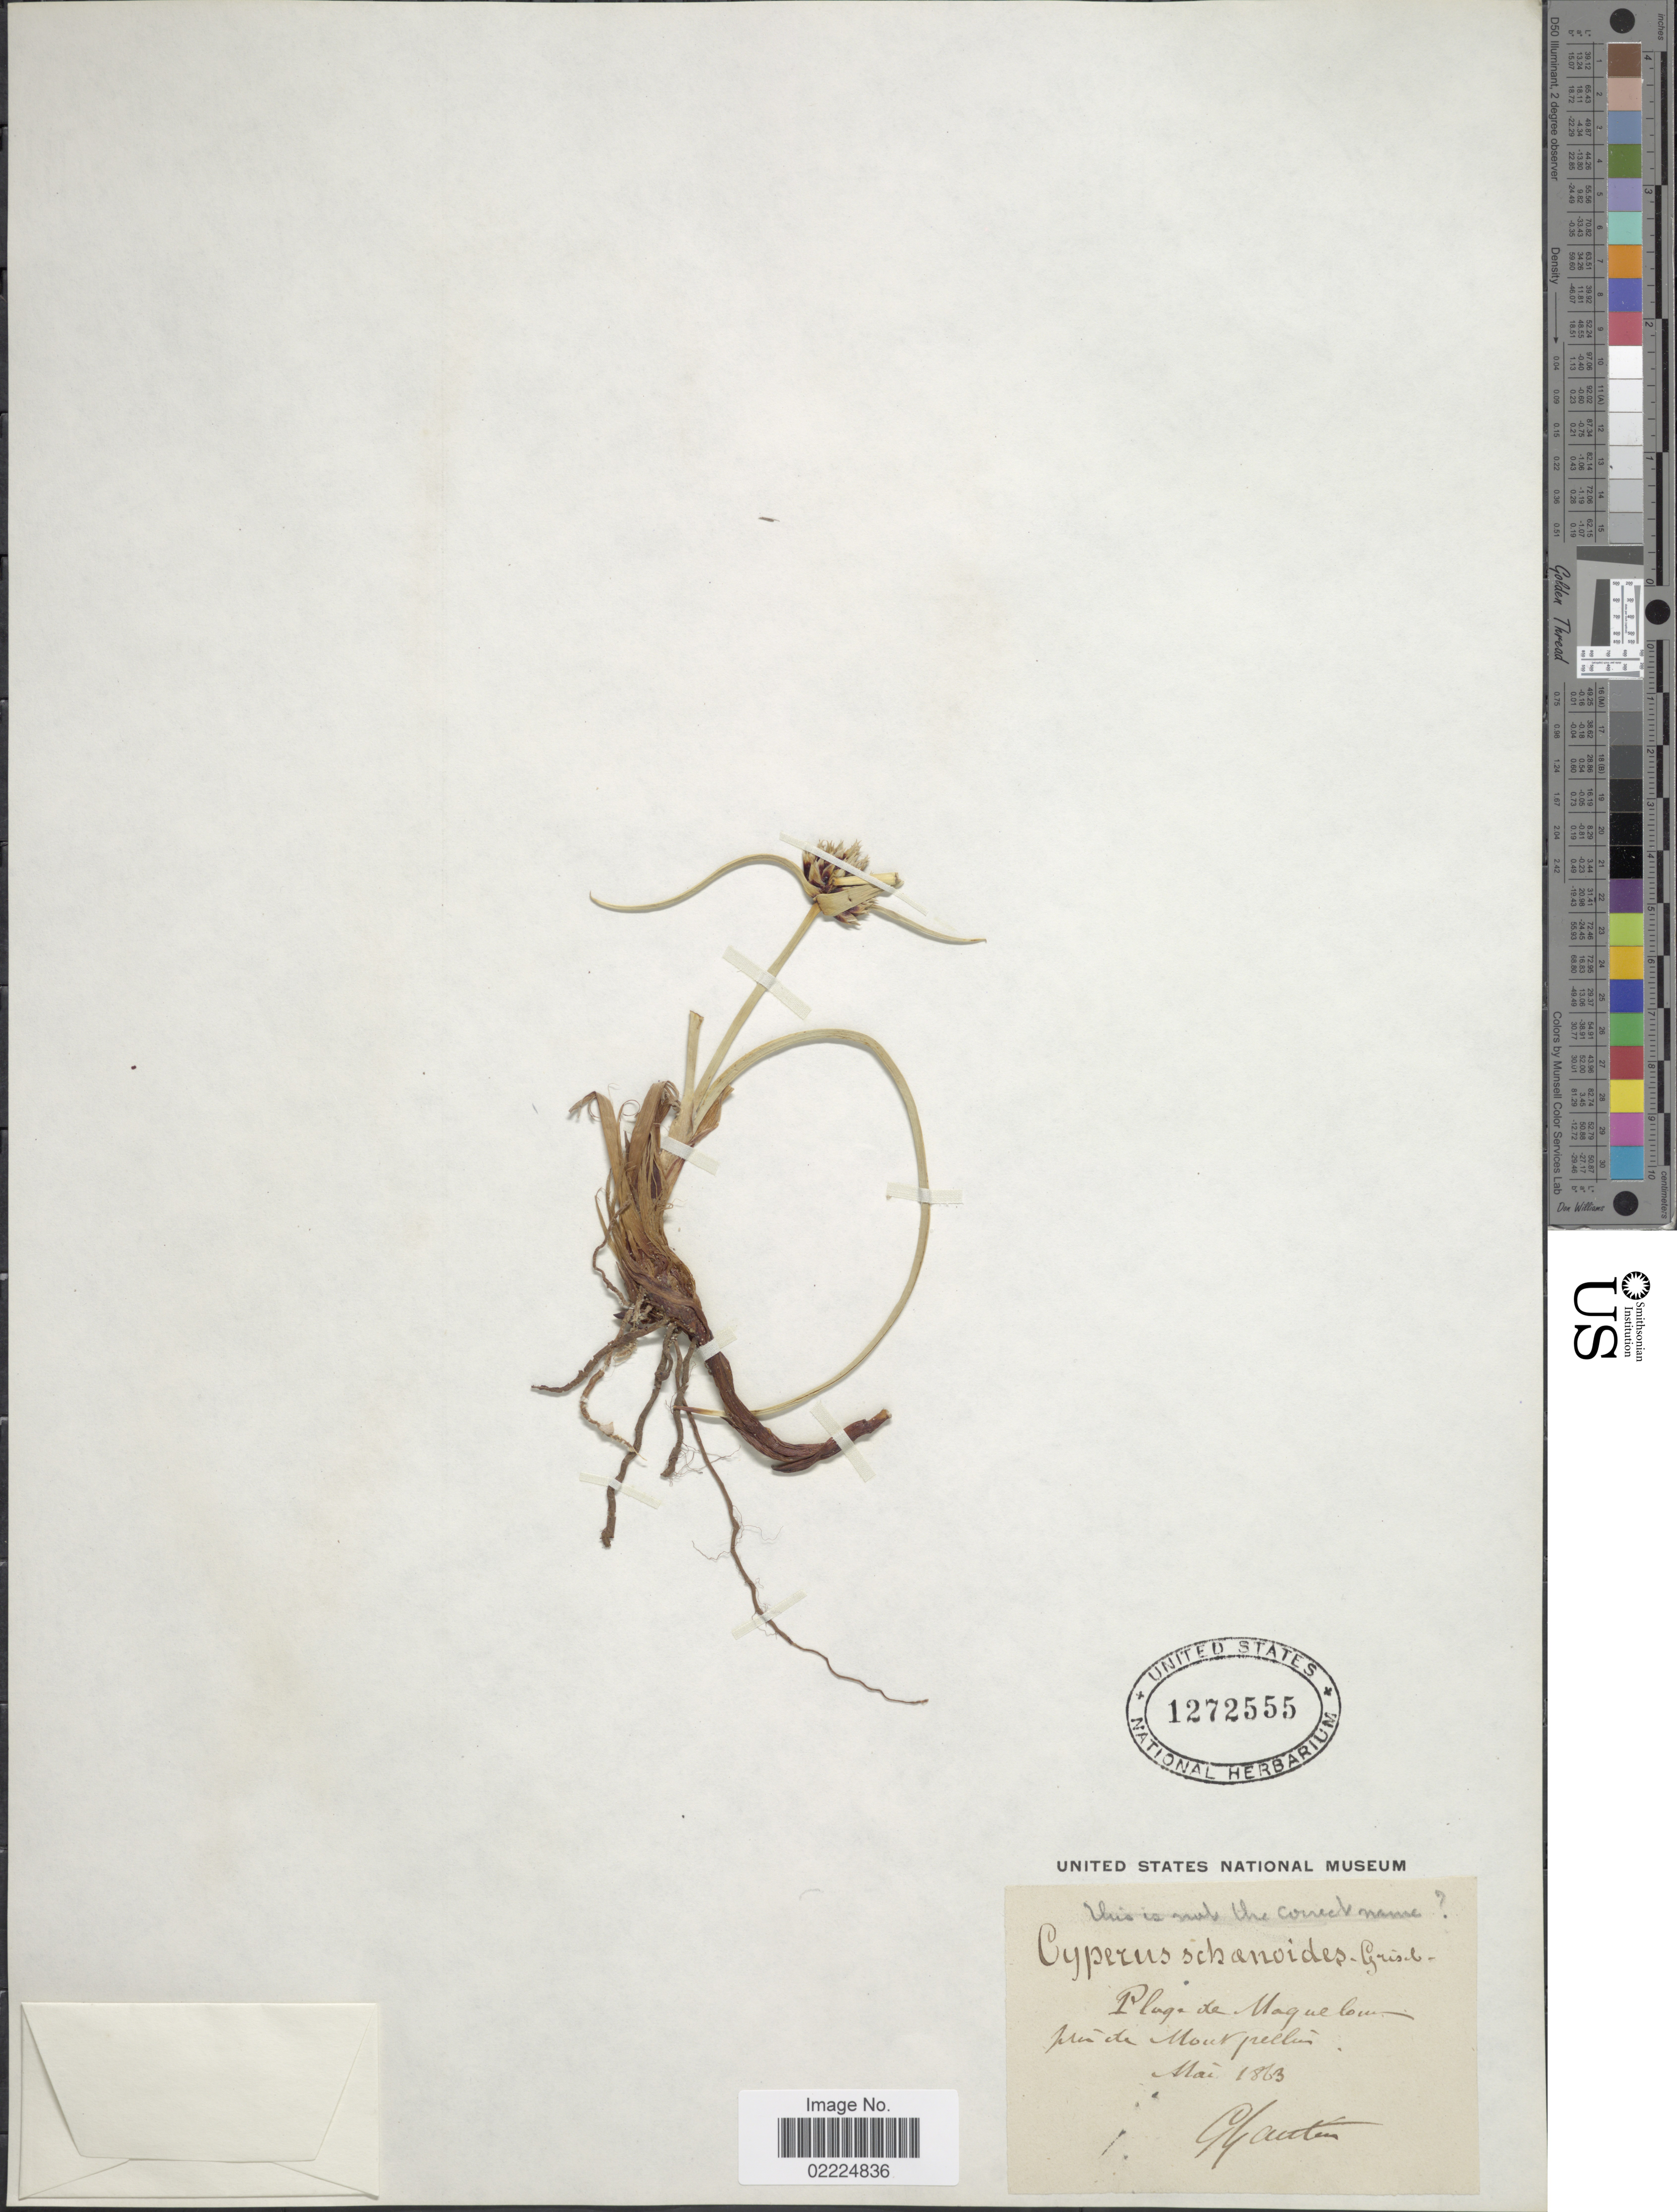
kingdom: Plantae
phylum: Tracheophyta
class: Liliopsida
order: Poales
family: Cyperaceae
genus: Cyperus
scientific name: Cyperus capitatus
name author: Vand.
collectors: G. Gautier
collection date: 1863-05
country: France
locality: Plage de Mague b [illegible text] [interpreted] pres de Montpellier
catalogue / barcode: US 1272555